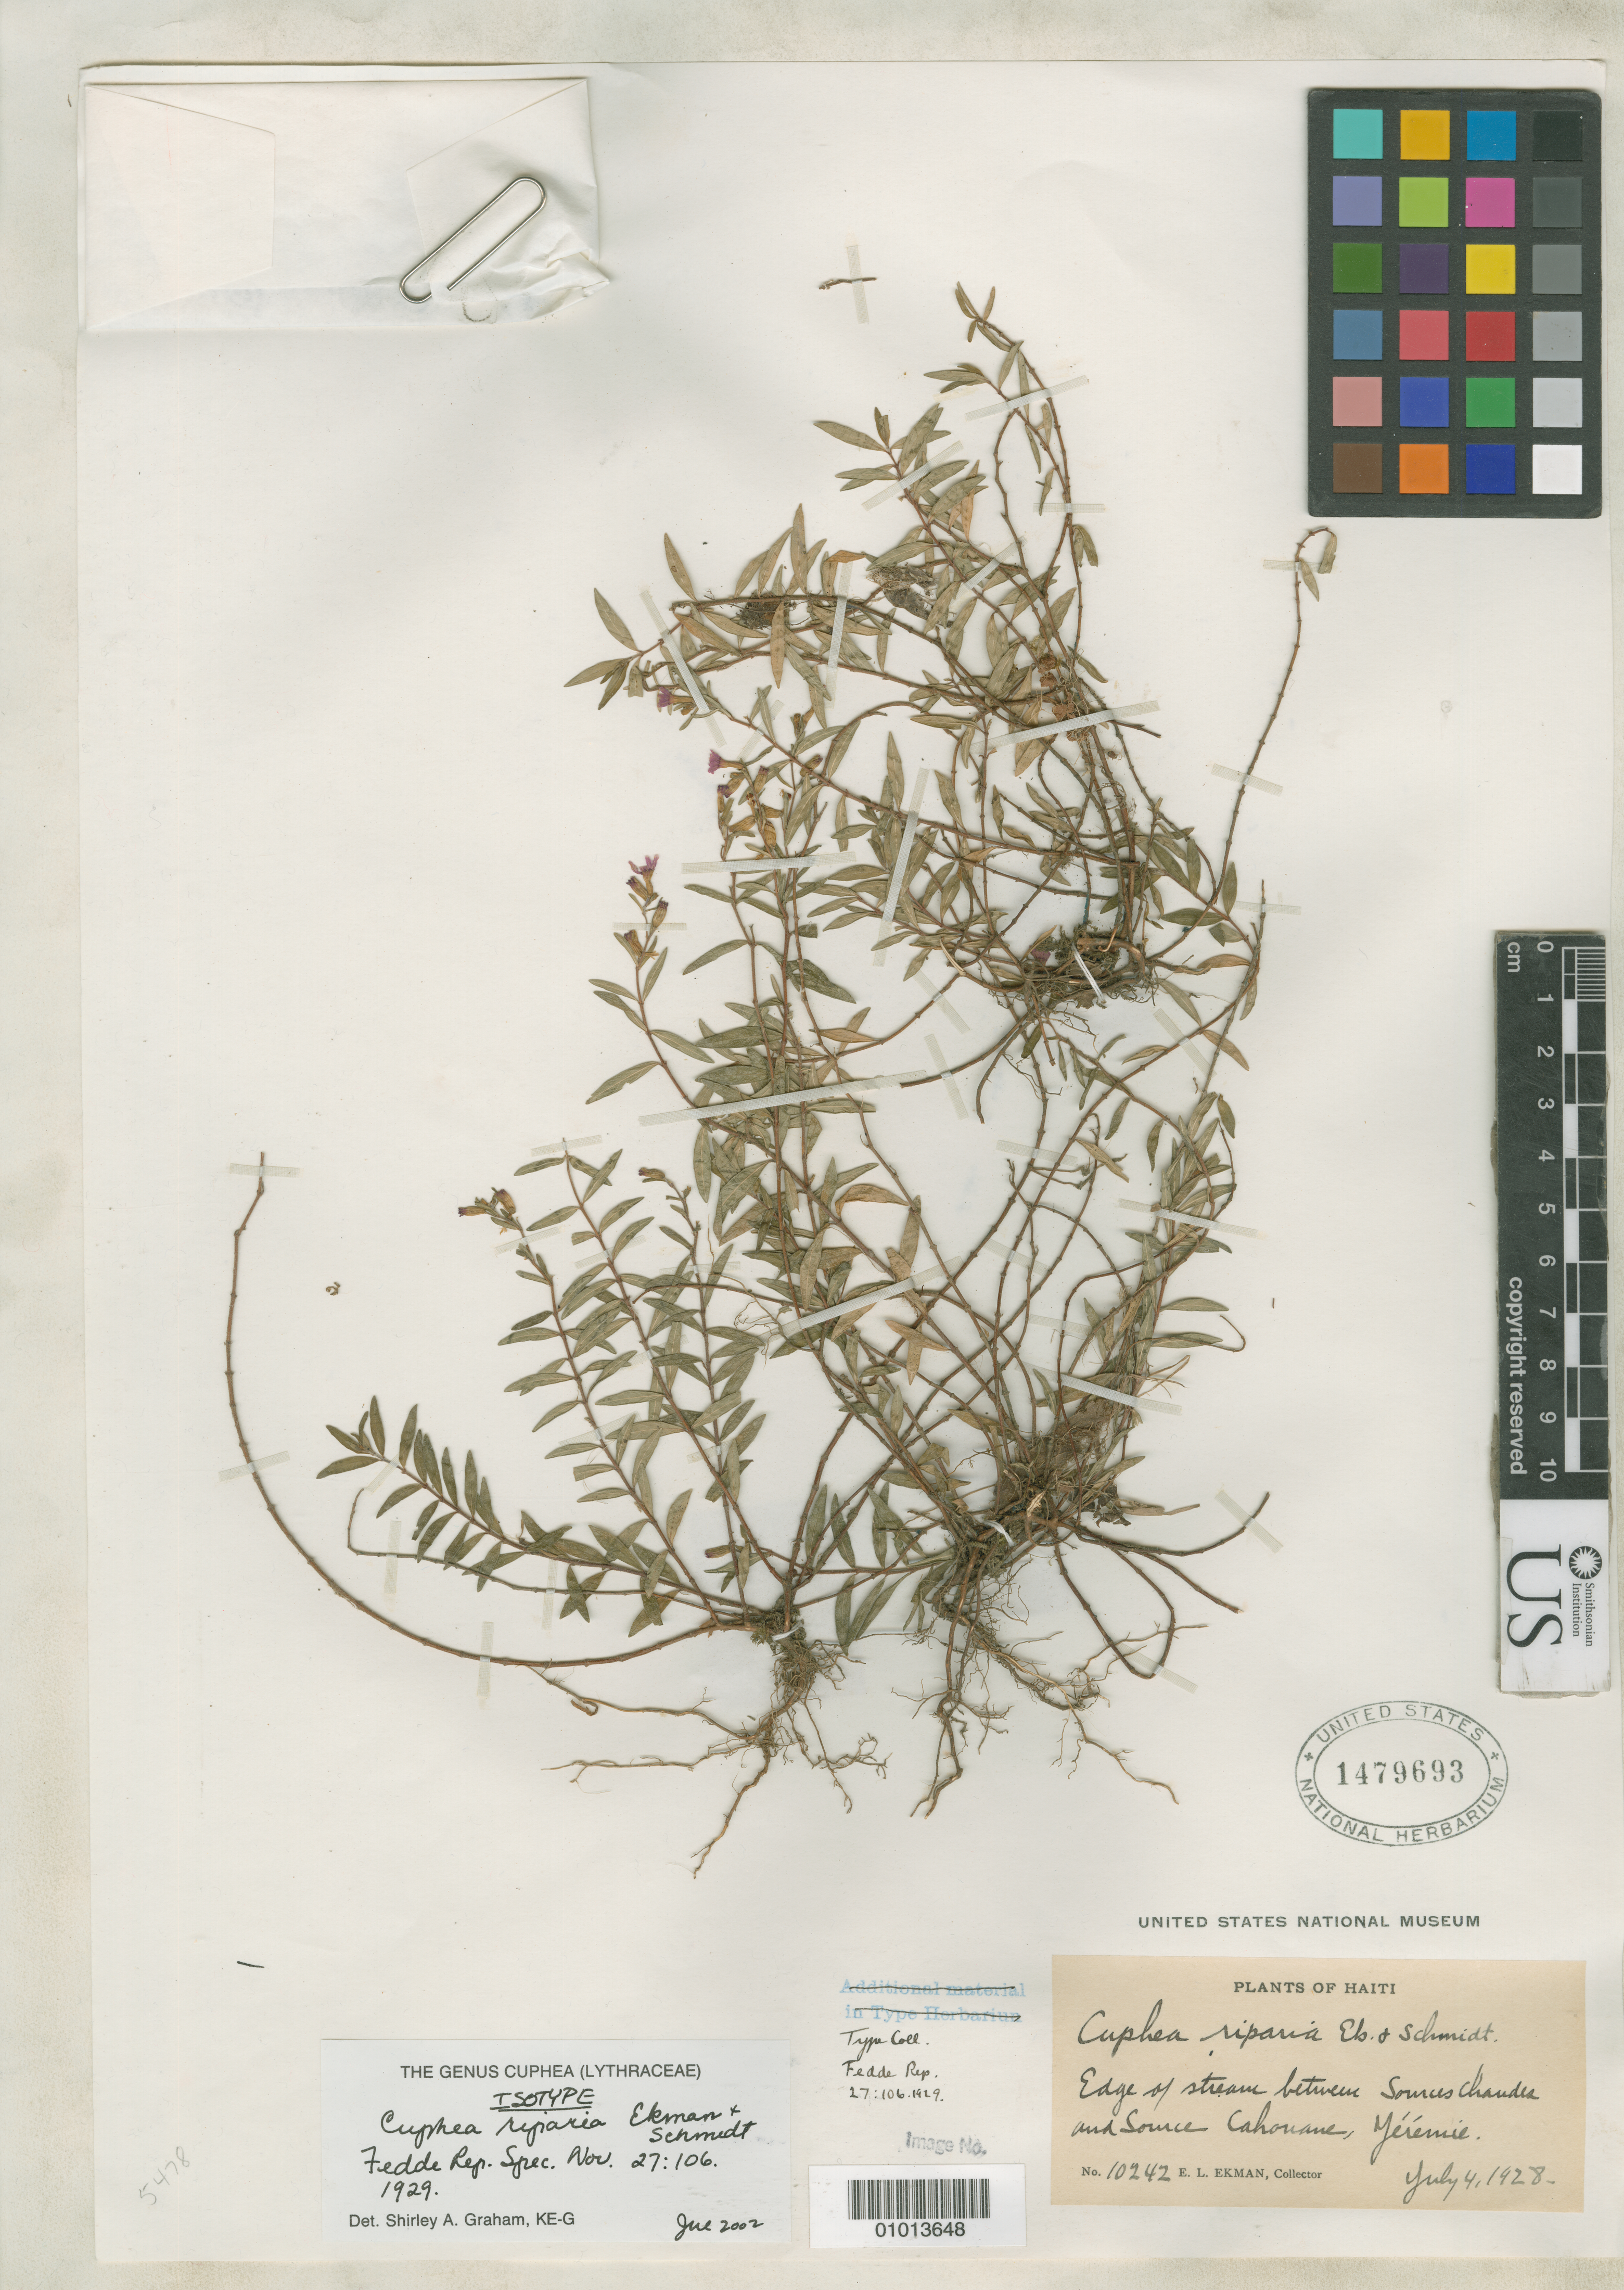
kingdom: Plantae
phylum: Tracheophyta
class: Magnoliopsida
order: Myrtales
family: Lythraceae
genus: Cuphea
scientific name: Cuphea riparia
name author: Ekman & O.C. Schmidt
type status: Isotype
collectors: E. L. Ekman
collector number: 10242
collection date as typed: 04 Jul 1928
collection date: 1928-07-04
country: Haiti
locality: Edge of stream between Source-Chaudes & Source-Cahouane, Jeremie.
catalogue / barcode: US 1479693